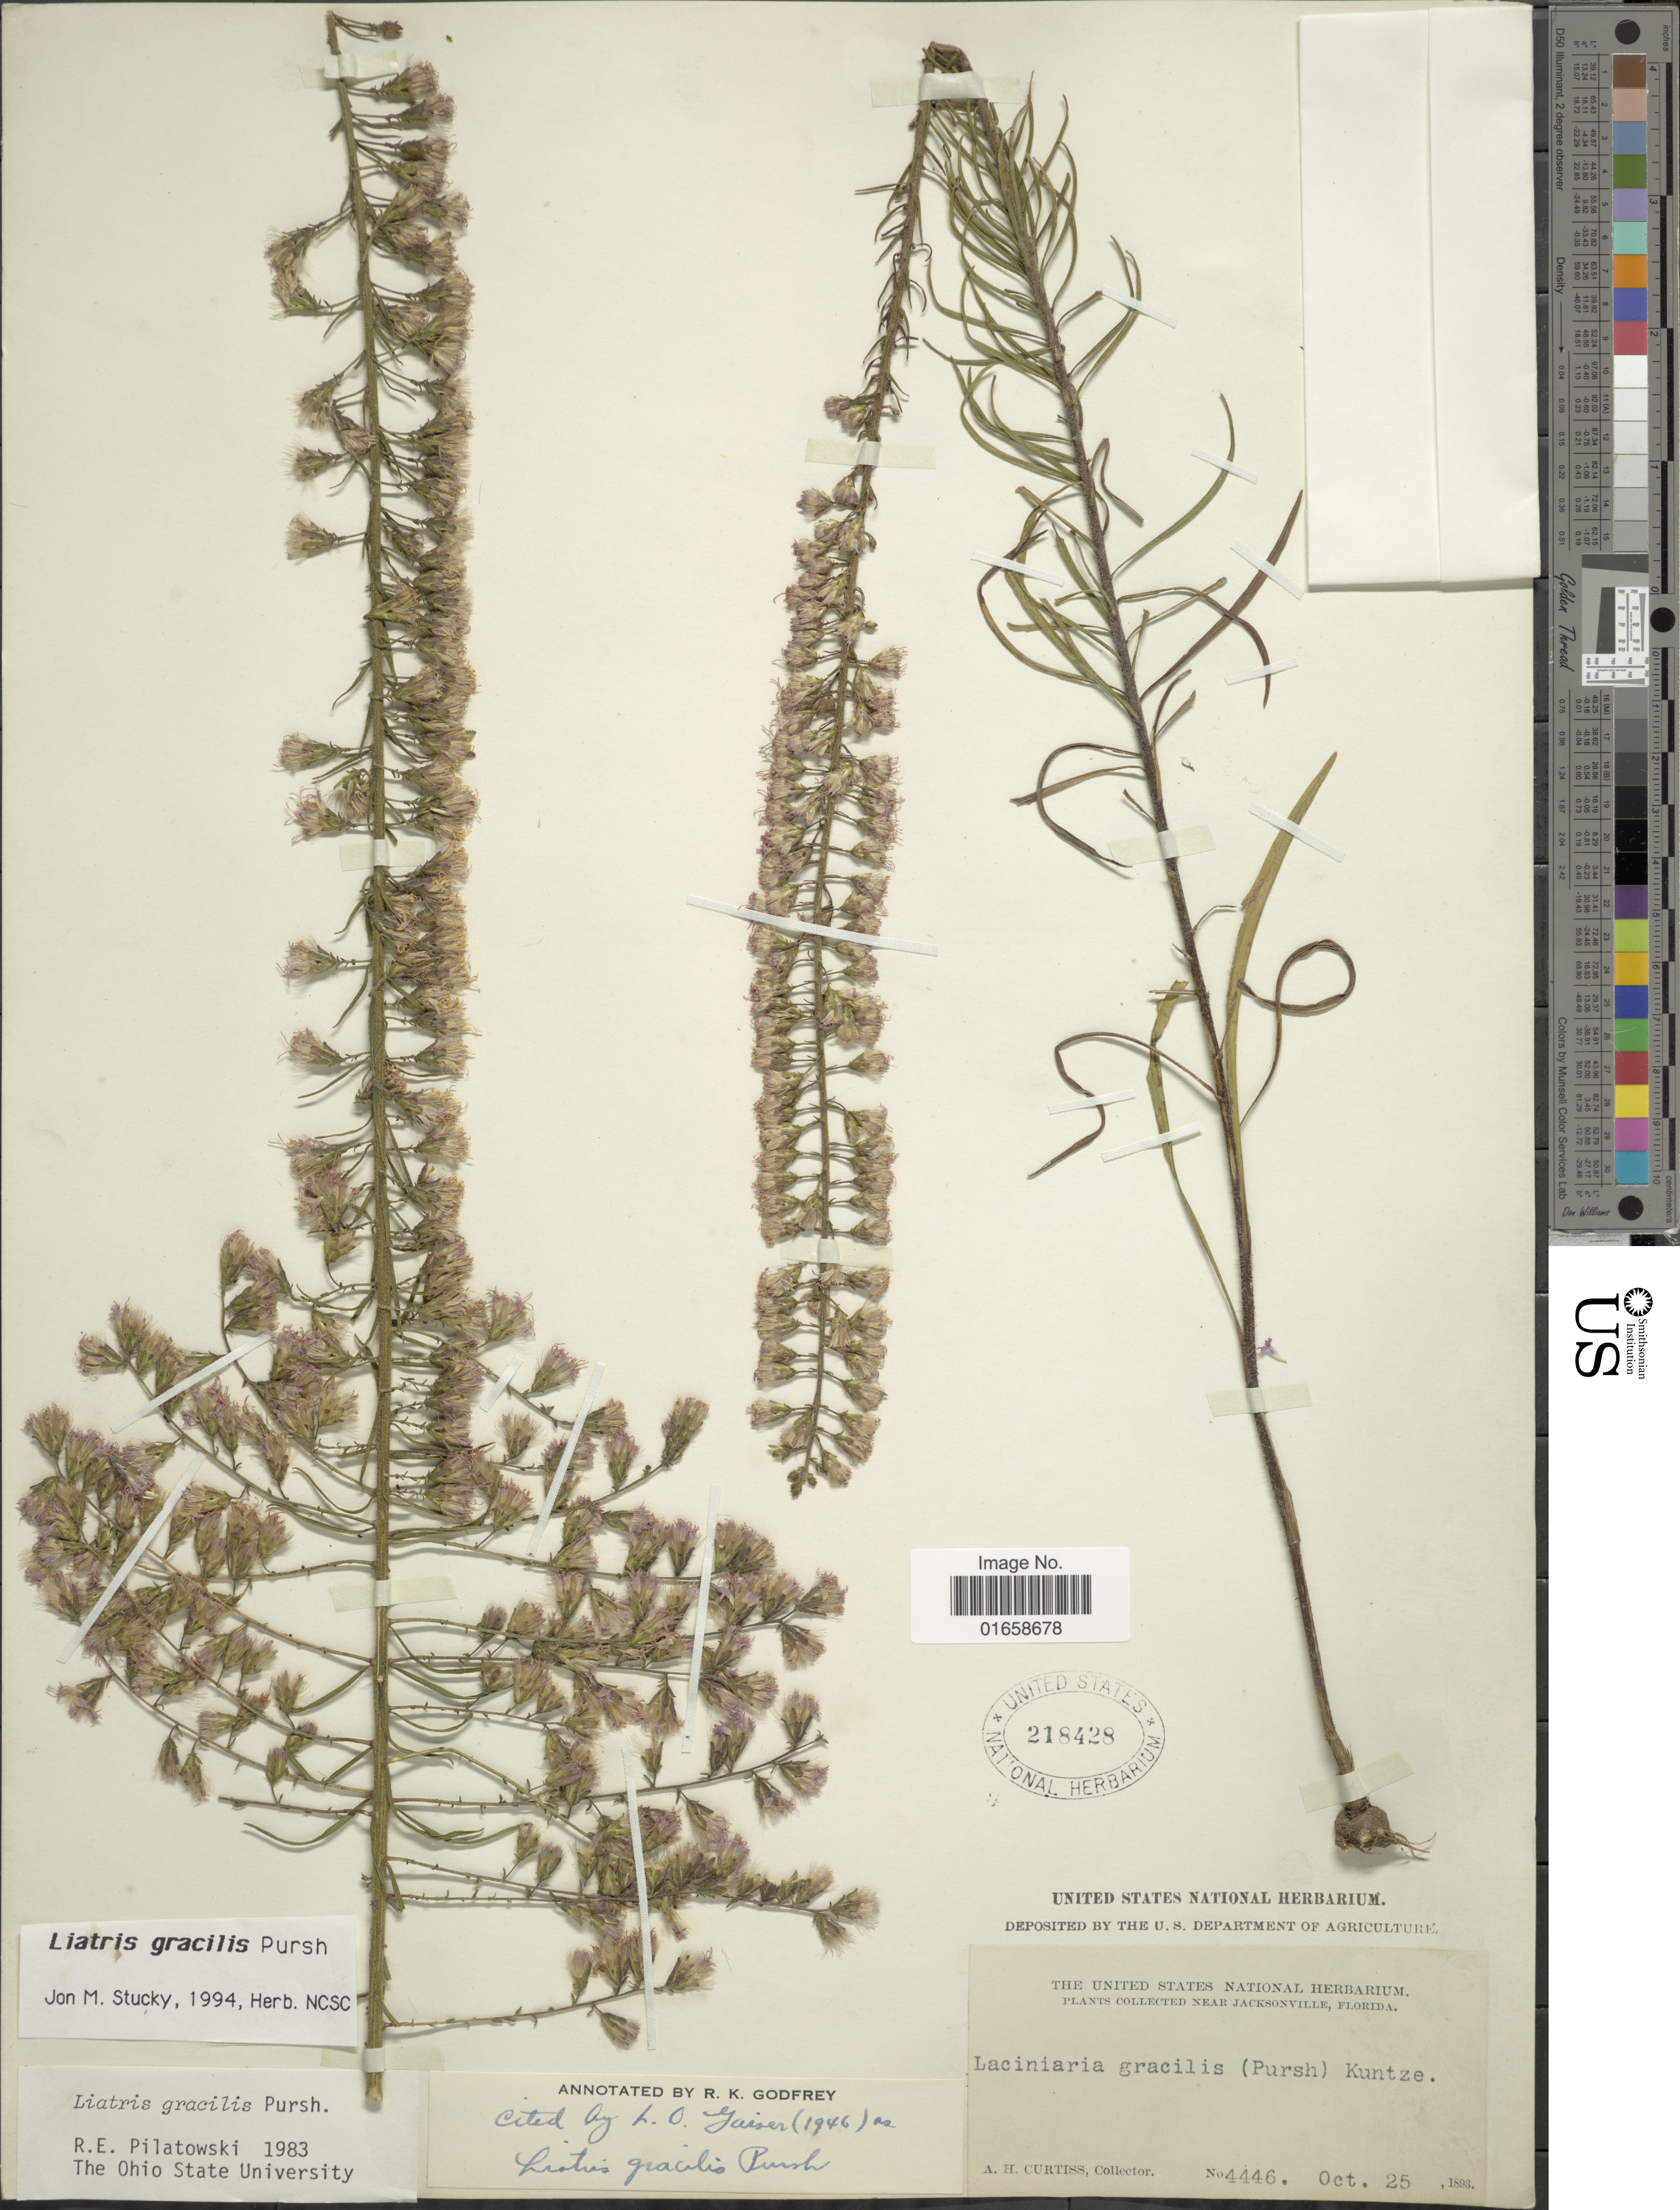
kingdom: Plantae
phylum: Tracheophyta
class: Magnoliopsida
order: Asterales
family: Asteraceae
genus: Liatris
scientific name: Liatris gracilis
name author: Pursh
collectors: A. H. Curtiss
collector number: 4446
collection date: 1893-10-25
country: United States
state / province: Florida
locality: Near Jacksonville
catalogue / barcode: US 218428